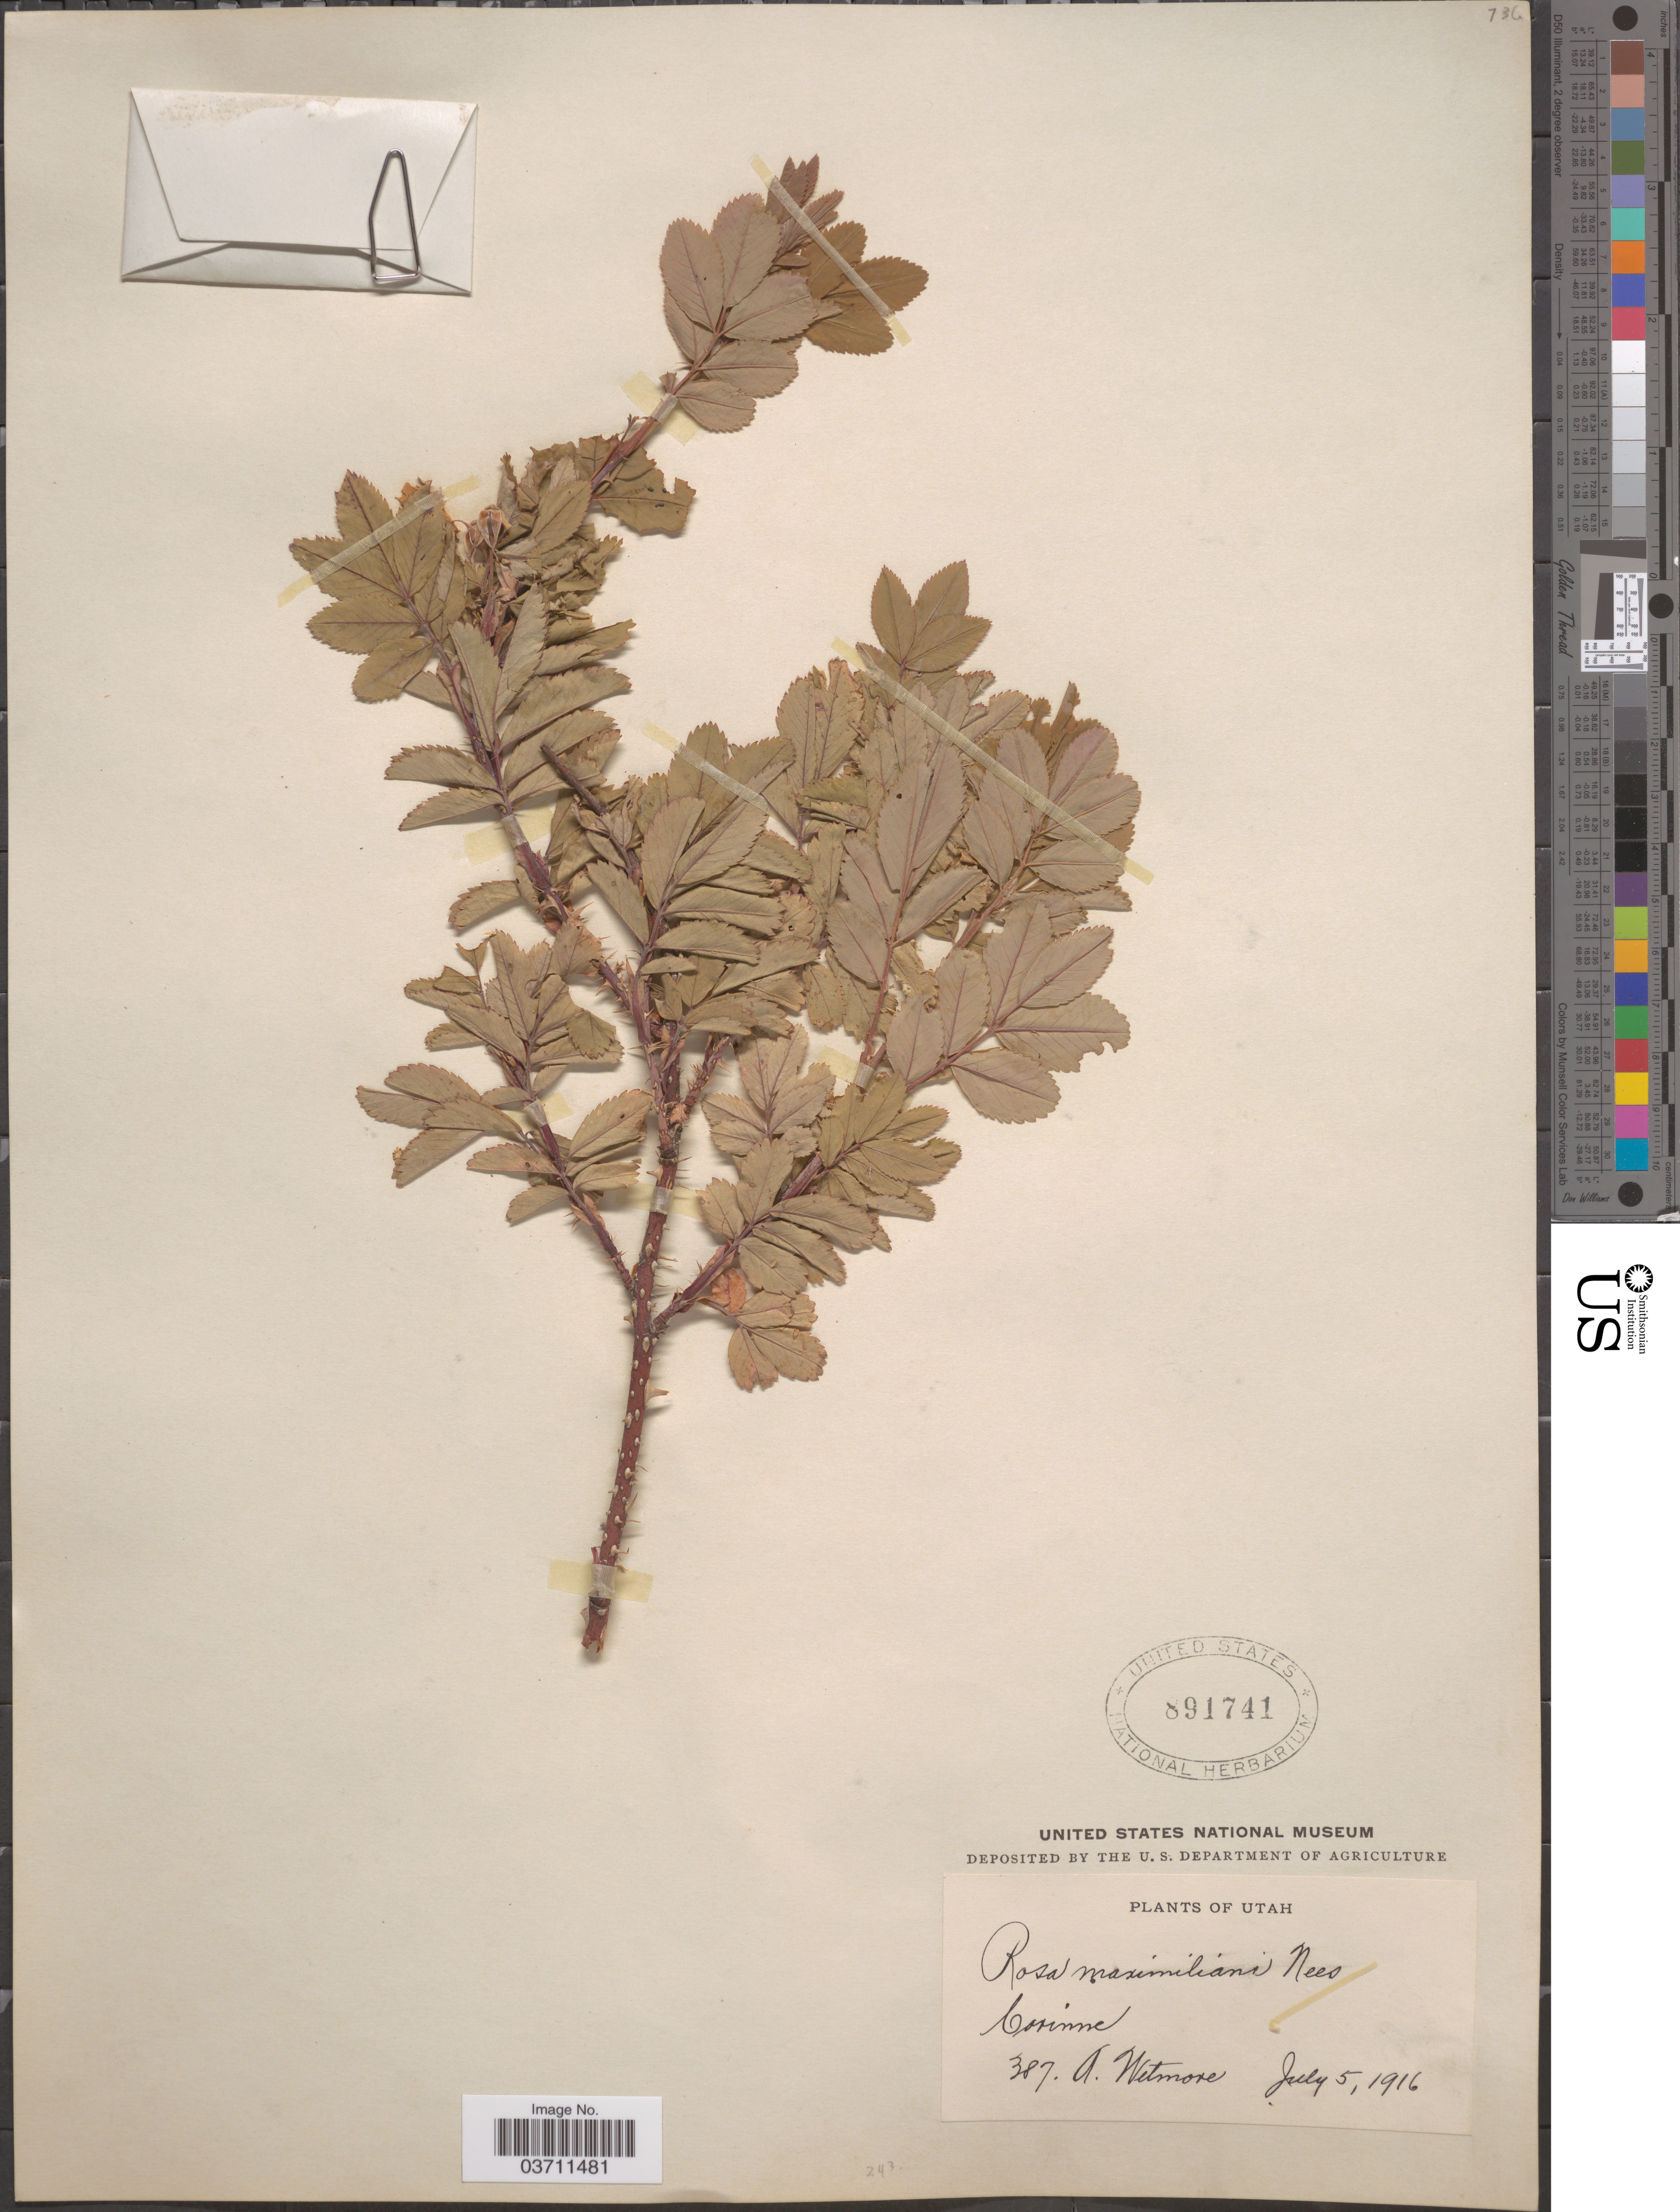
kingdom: Plantae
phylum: Tracheophyta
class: Magnoliopsida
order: Rosales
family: Rosaceae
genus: Rosa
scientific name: Rosa maximiliani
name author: Nees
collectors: A. Wetmore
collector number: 387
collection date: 1916-07-05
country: United States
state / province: Utah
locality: Corinne.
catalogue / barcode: US 891741